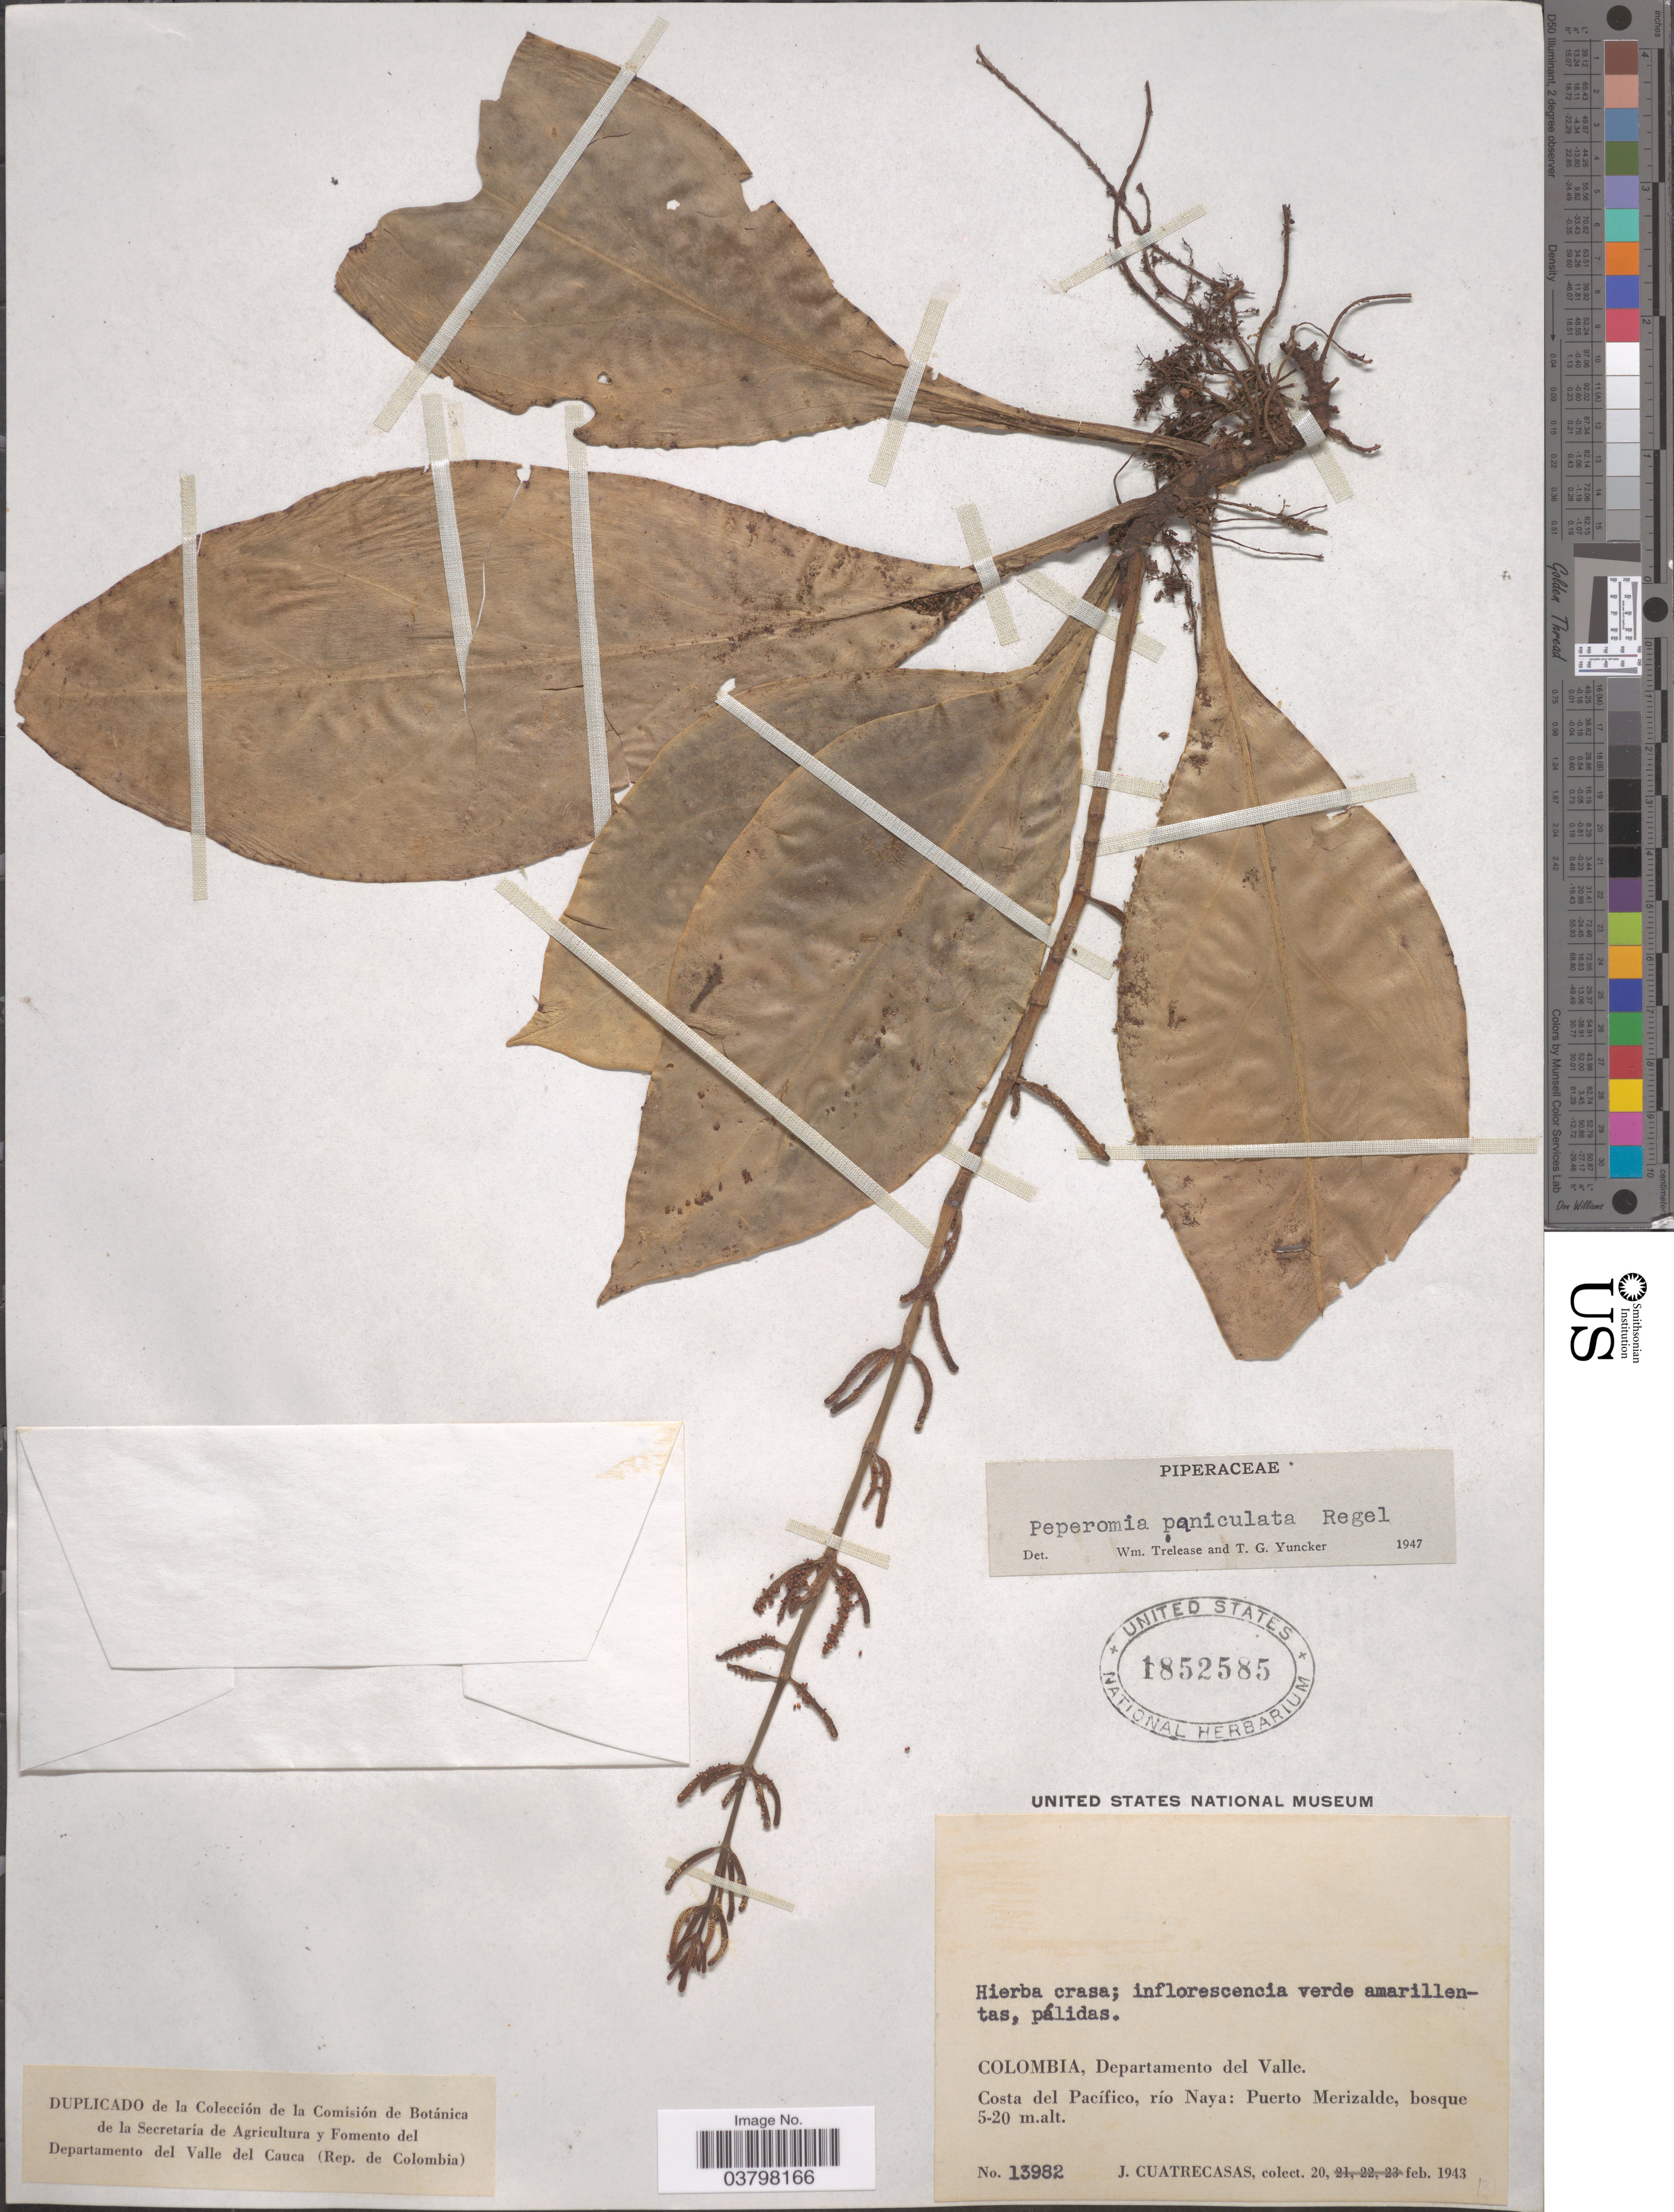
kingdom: Plantae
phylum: Tracheophyta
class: Magnoliopsida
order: Piperales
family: Piperaceae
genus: Peperomia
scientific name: Peperomia pernambucensis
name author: Miq.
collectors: J. Cuatrecasas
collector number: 13982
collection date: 1943-02-20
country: Colombia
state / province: Valle del Cauca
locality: Departamento del Valle. Costa del Pacífico, río Naya: Puerto Merizalde.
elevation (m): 5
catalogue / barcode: US 1852585